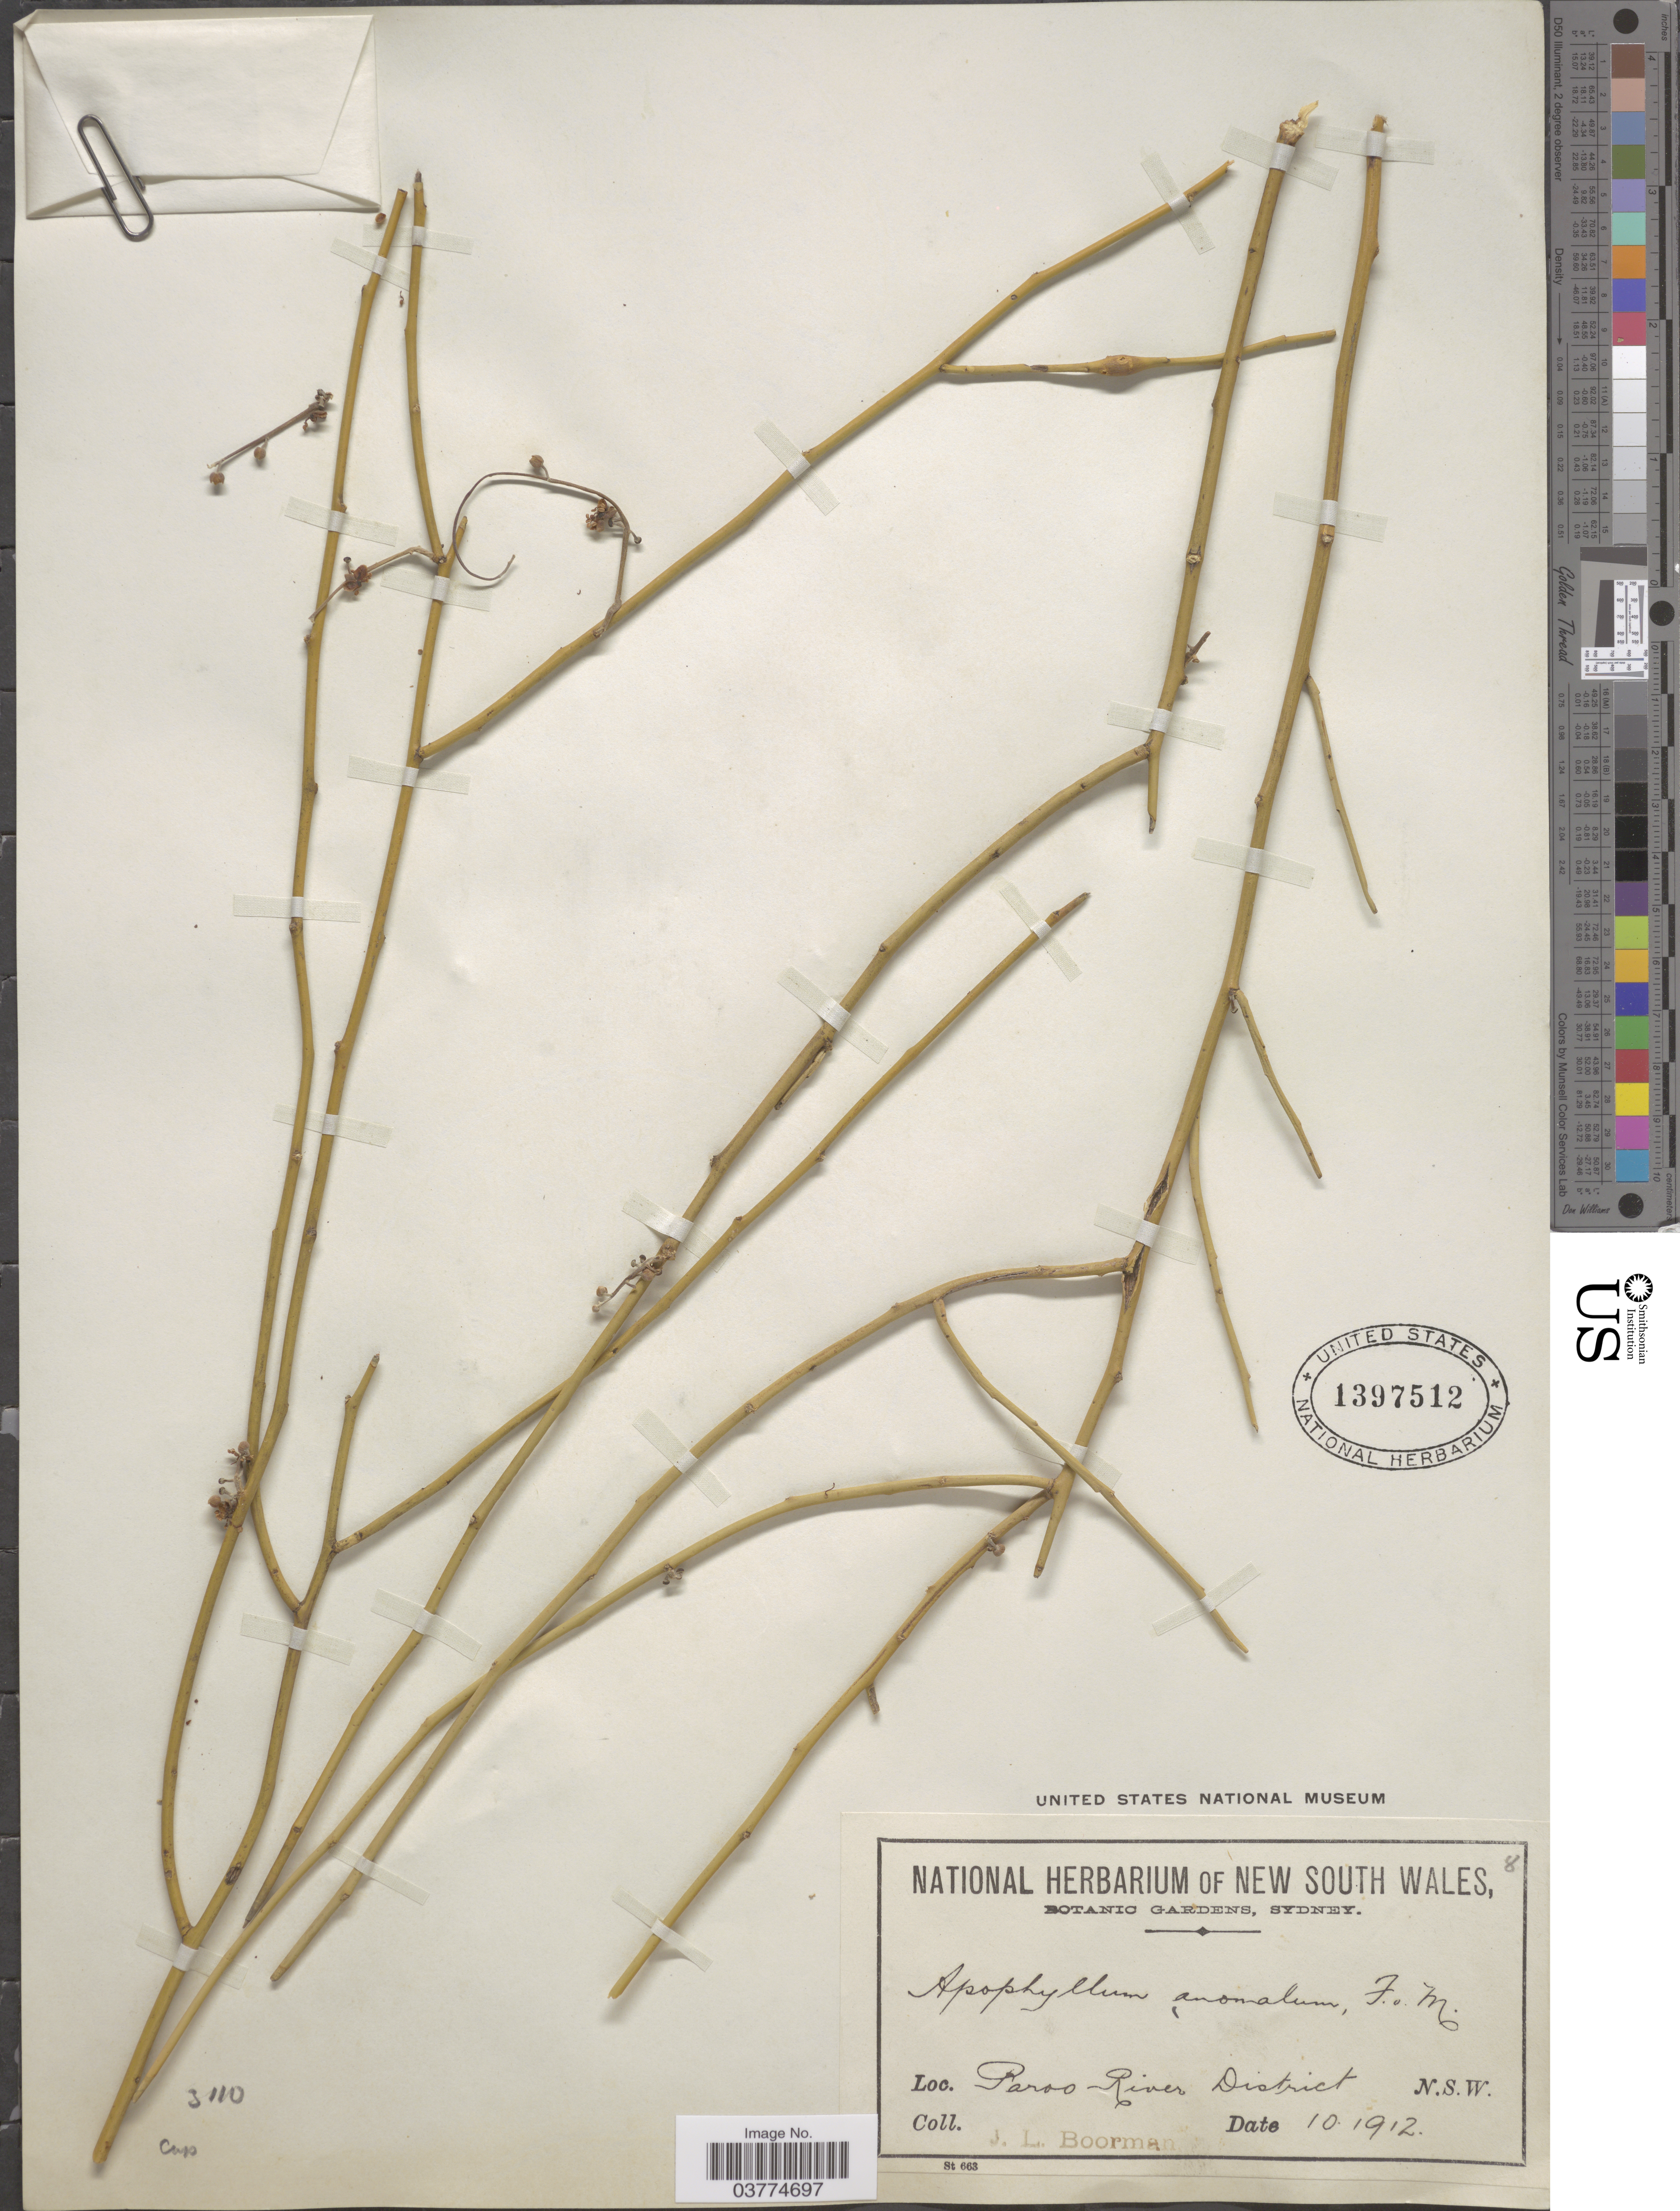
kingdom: Plantae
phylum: Tracheophyta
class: Magnoliopsida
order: Brassicales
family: Capparaceae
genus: Apophyllum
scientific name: Apophyllum anomalum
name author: F. Muell.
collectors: J. Boorman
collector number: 8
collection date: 1912-10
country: Australia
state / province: New South Wales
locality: Paroo River District.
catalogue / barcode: US 1397512